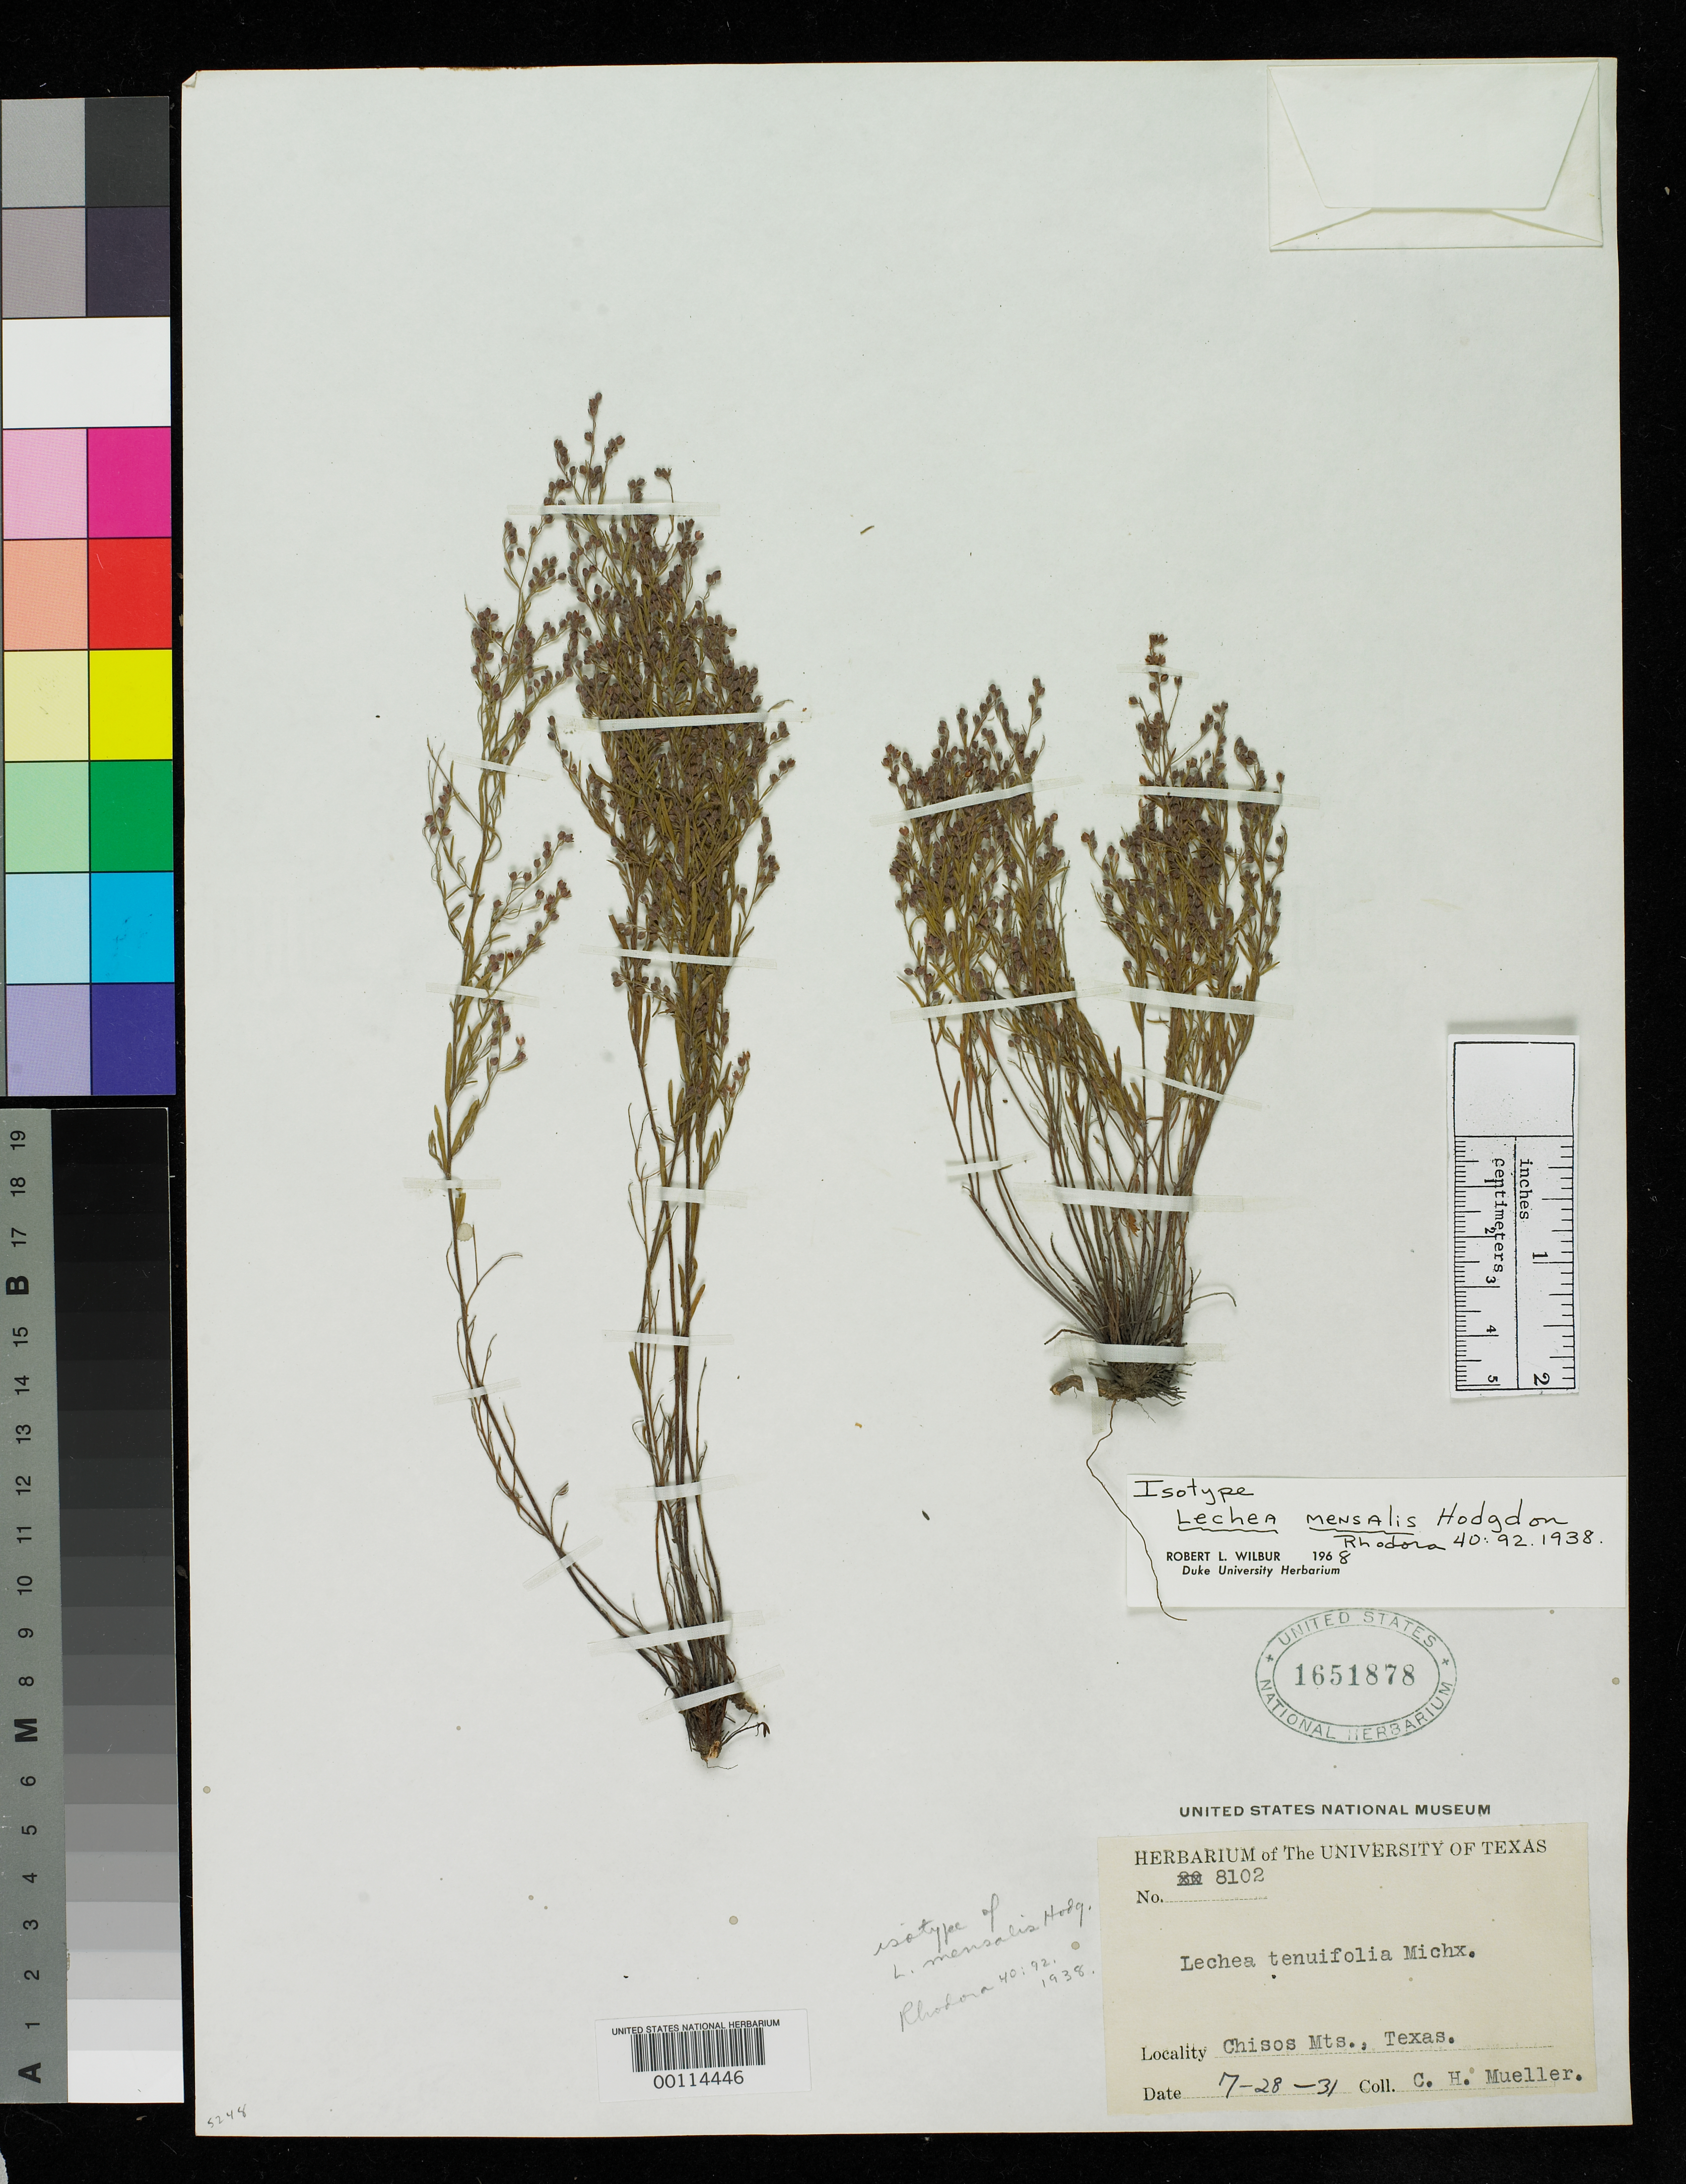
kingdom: Plantae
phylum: Tracheophyta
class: Magnoliopsida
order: Malvales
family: Cistaceae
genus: Lechea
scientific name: Lechea mensalis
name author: Hodgdon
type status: Isotype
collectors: C. H. Muller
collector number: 8102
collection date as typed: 28 Jul 1931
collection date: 1931-07-28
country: United States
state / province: Texas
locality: Chisos Mountains.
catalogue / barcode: US 1651878